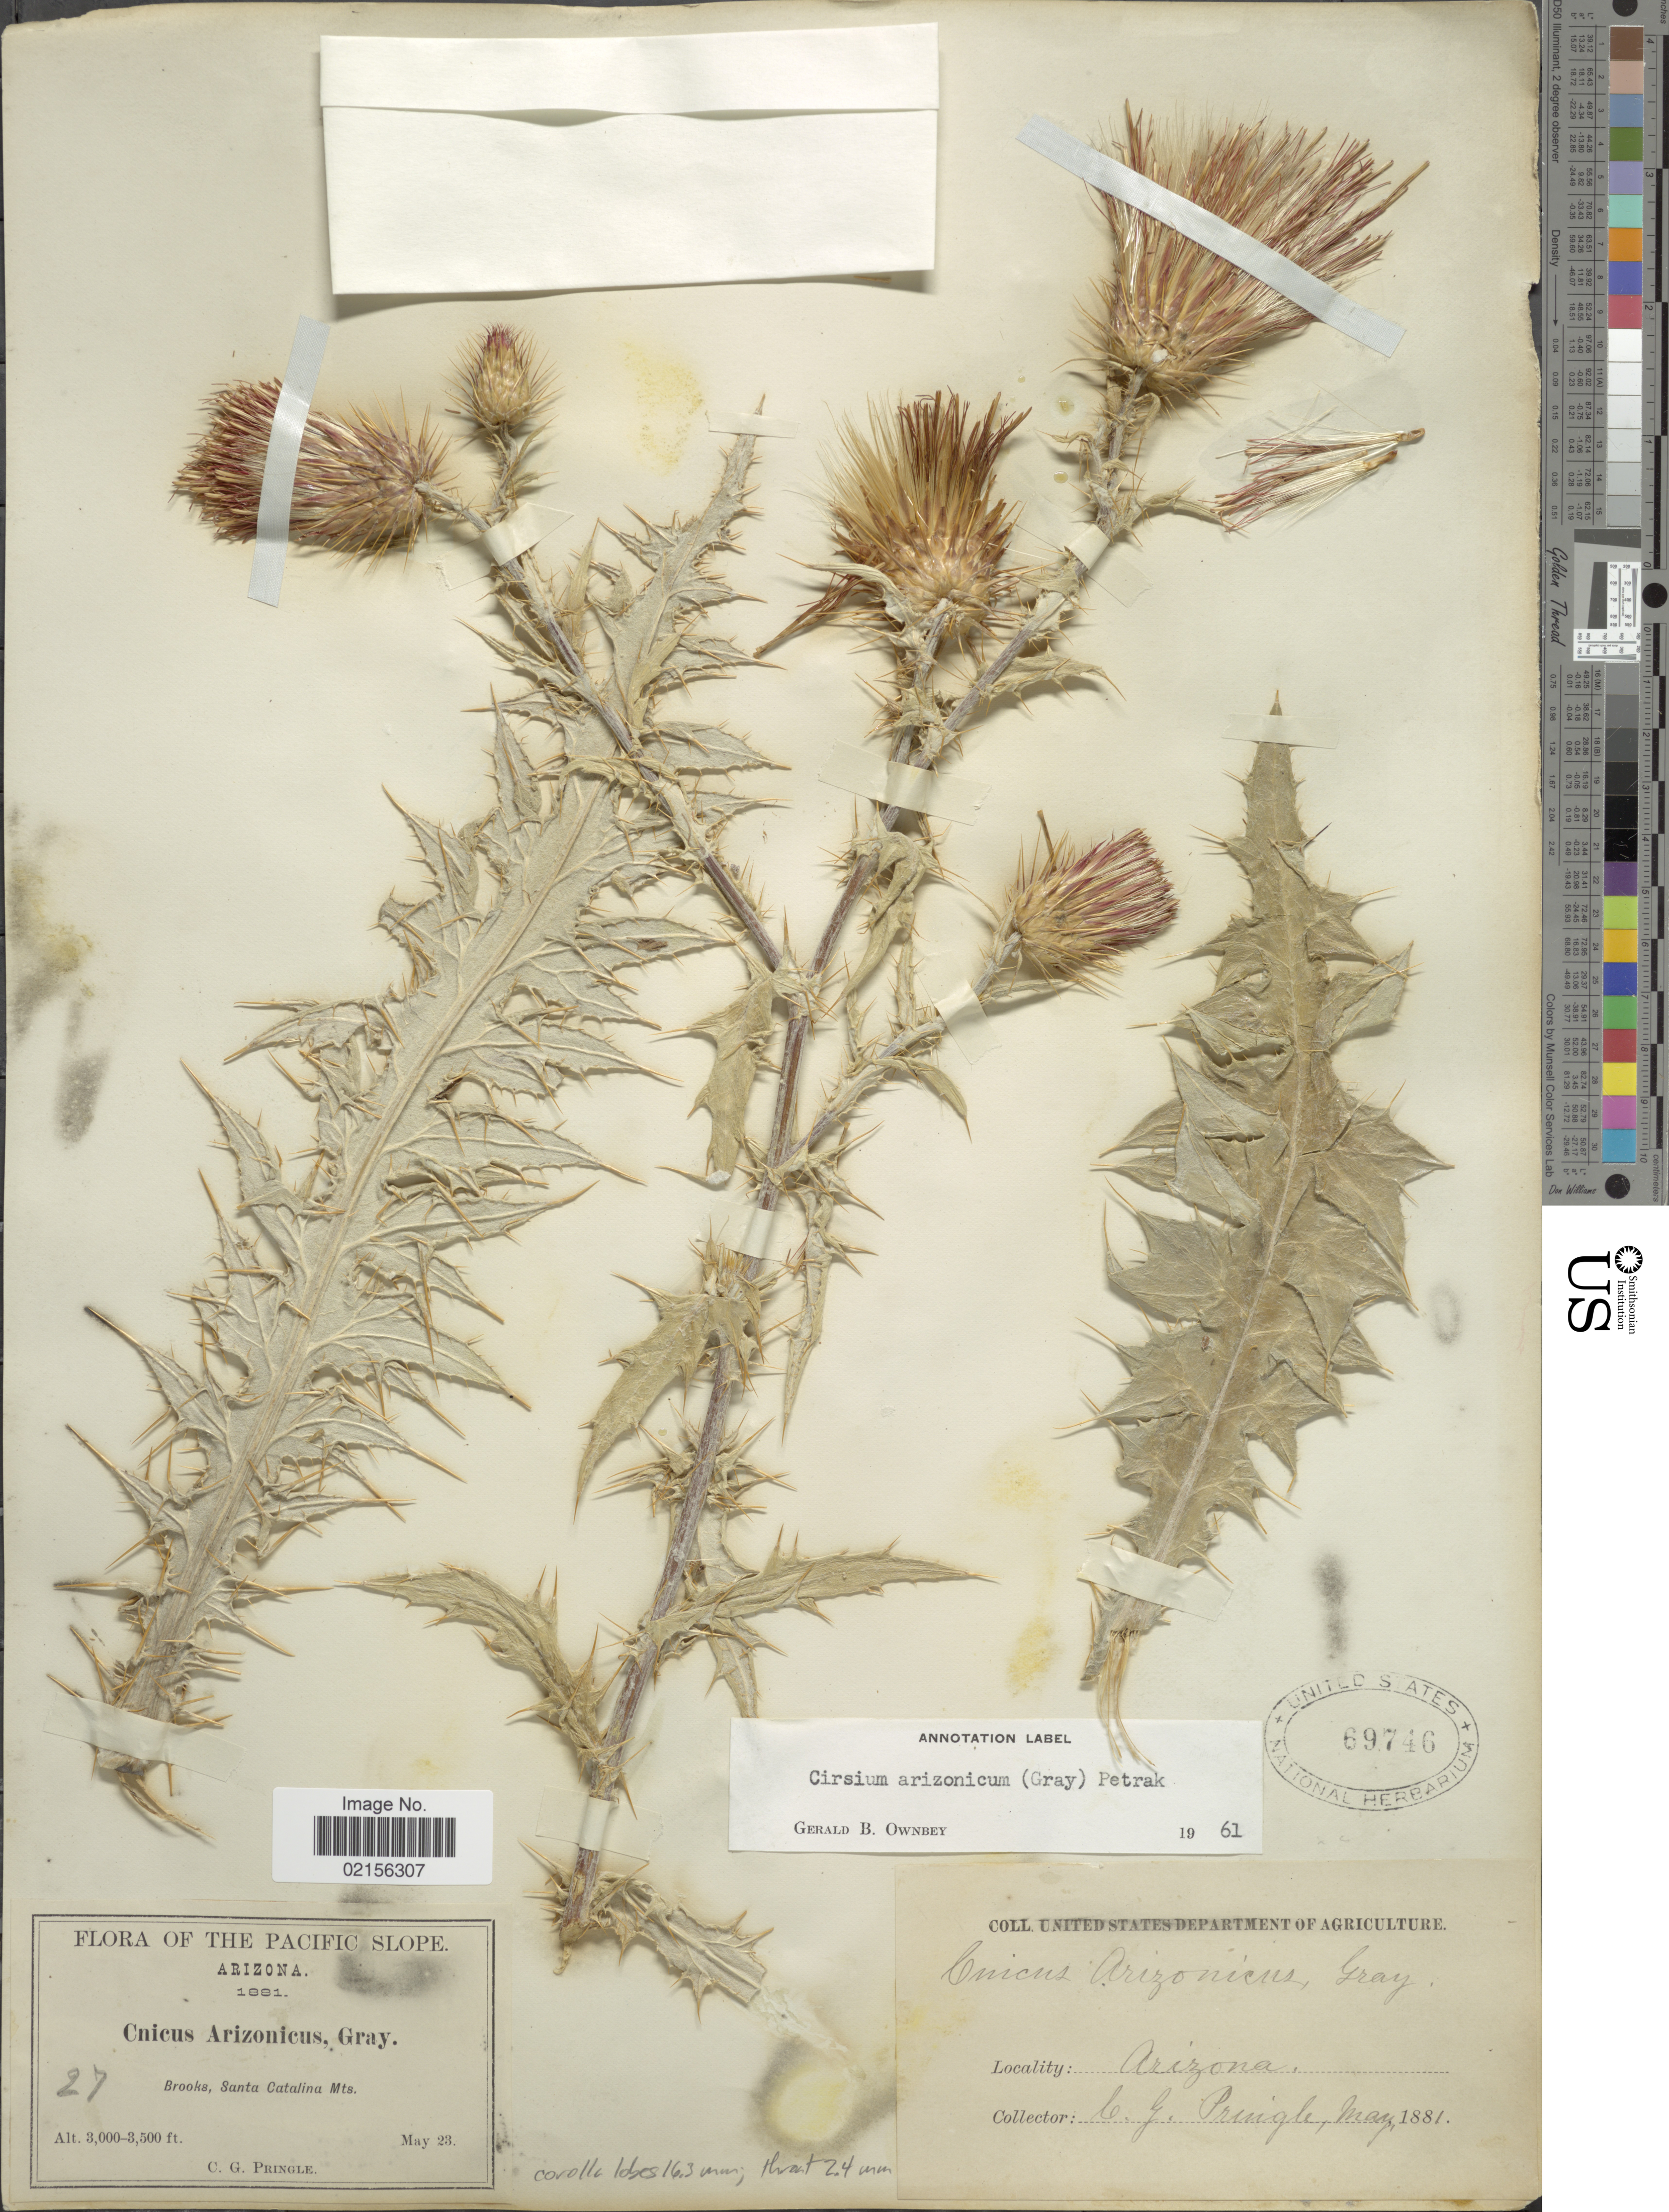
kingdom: Plantae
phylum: Tracheophyta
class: Magnoliopsida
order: Asterales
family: Asteraceae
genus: Cirsium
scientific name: Cirsium arizonicum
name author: (A. Gray) Petr.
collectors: C. G. Pringle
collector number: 27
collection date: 1881-05-23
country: United States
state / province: Arizona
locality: The Pacific Slope, Brooks, Santa Catalina Mts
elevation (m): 914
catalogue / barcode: US 69746